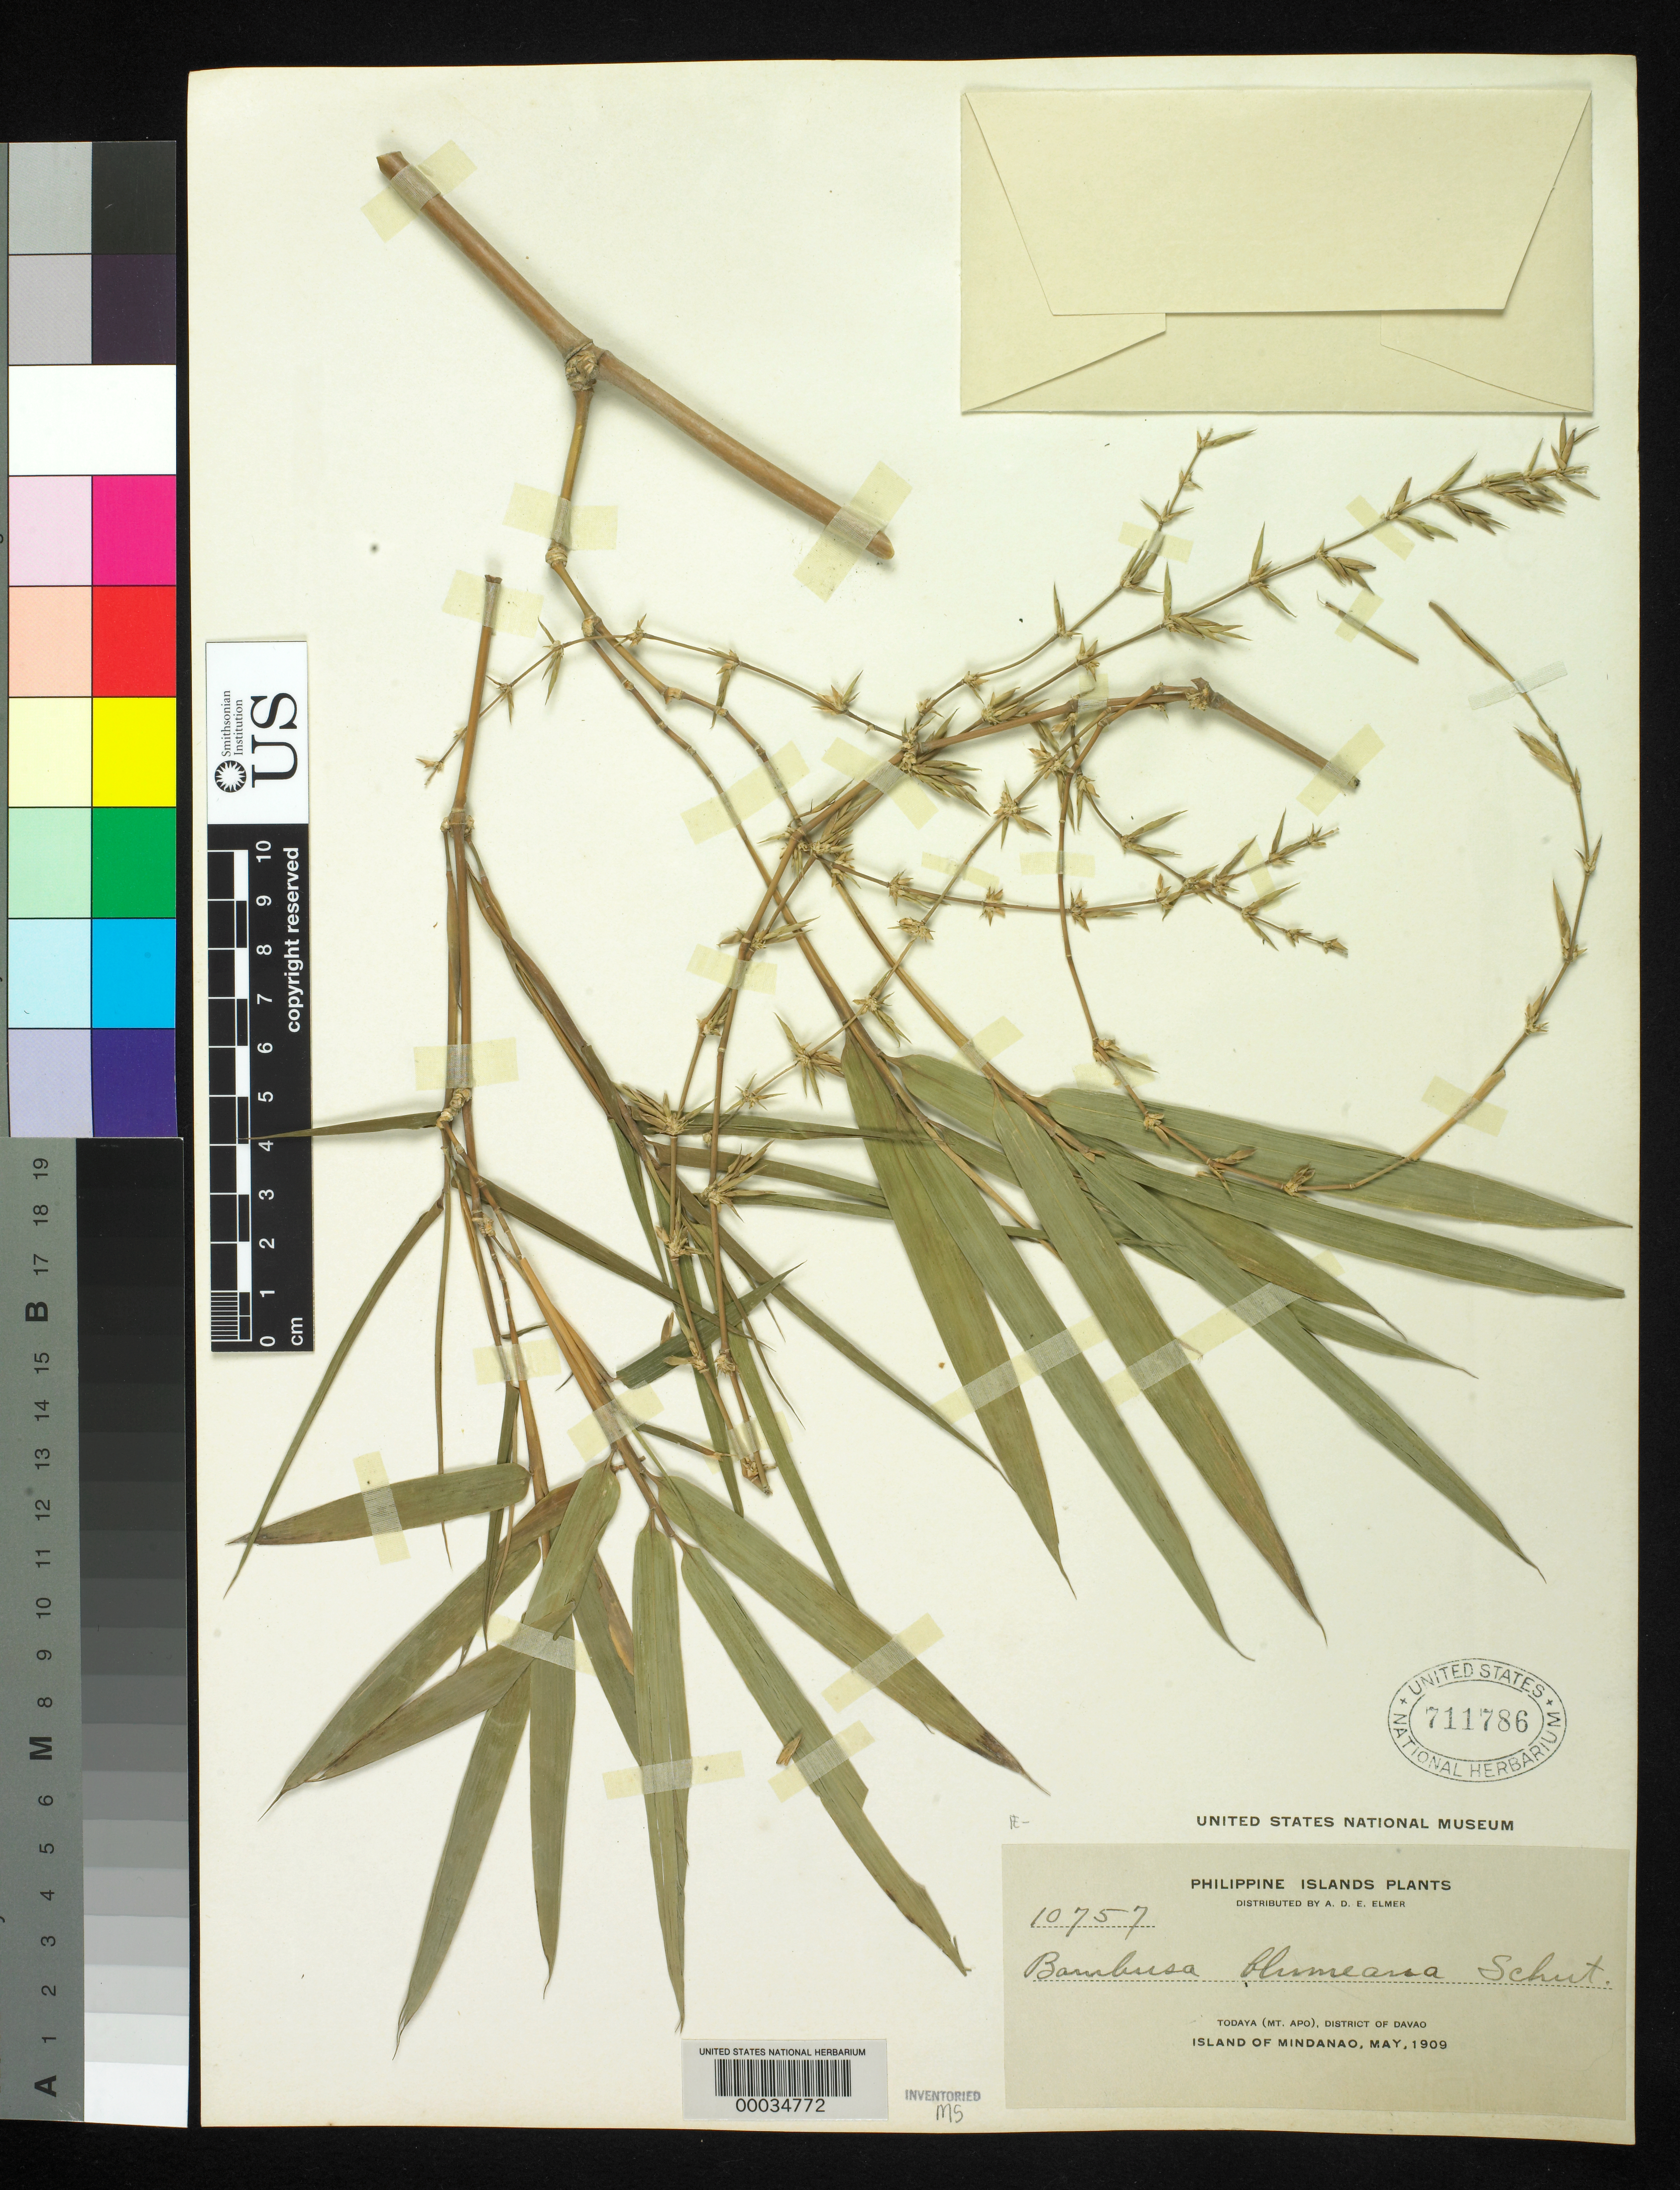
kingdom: Plantae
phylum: Tracheophyta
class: Liliopsida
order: Poales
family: Poaceae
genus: Bambusa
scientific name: Bambusa spinosa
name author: Roxb.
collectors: A. D. E. Elmer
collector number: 10757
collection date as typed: May 1909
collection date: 1909-05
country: Philippines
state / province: Davao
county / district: Davao del Sur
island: Mindanao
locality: Zamboanga del sur province (?), Davao, Todaya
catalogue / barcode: US 711786